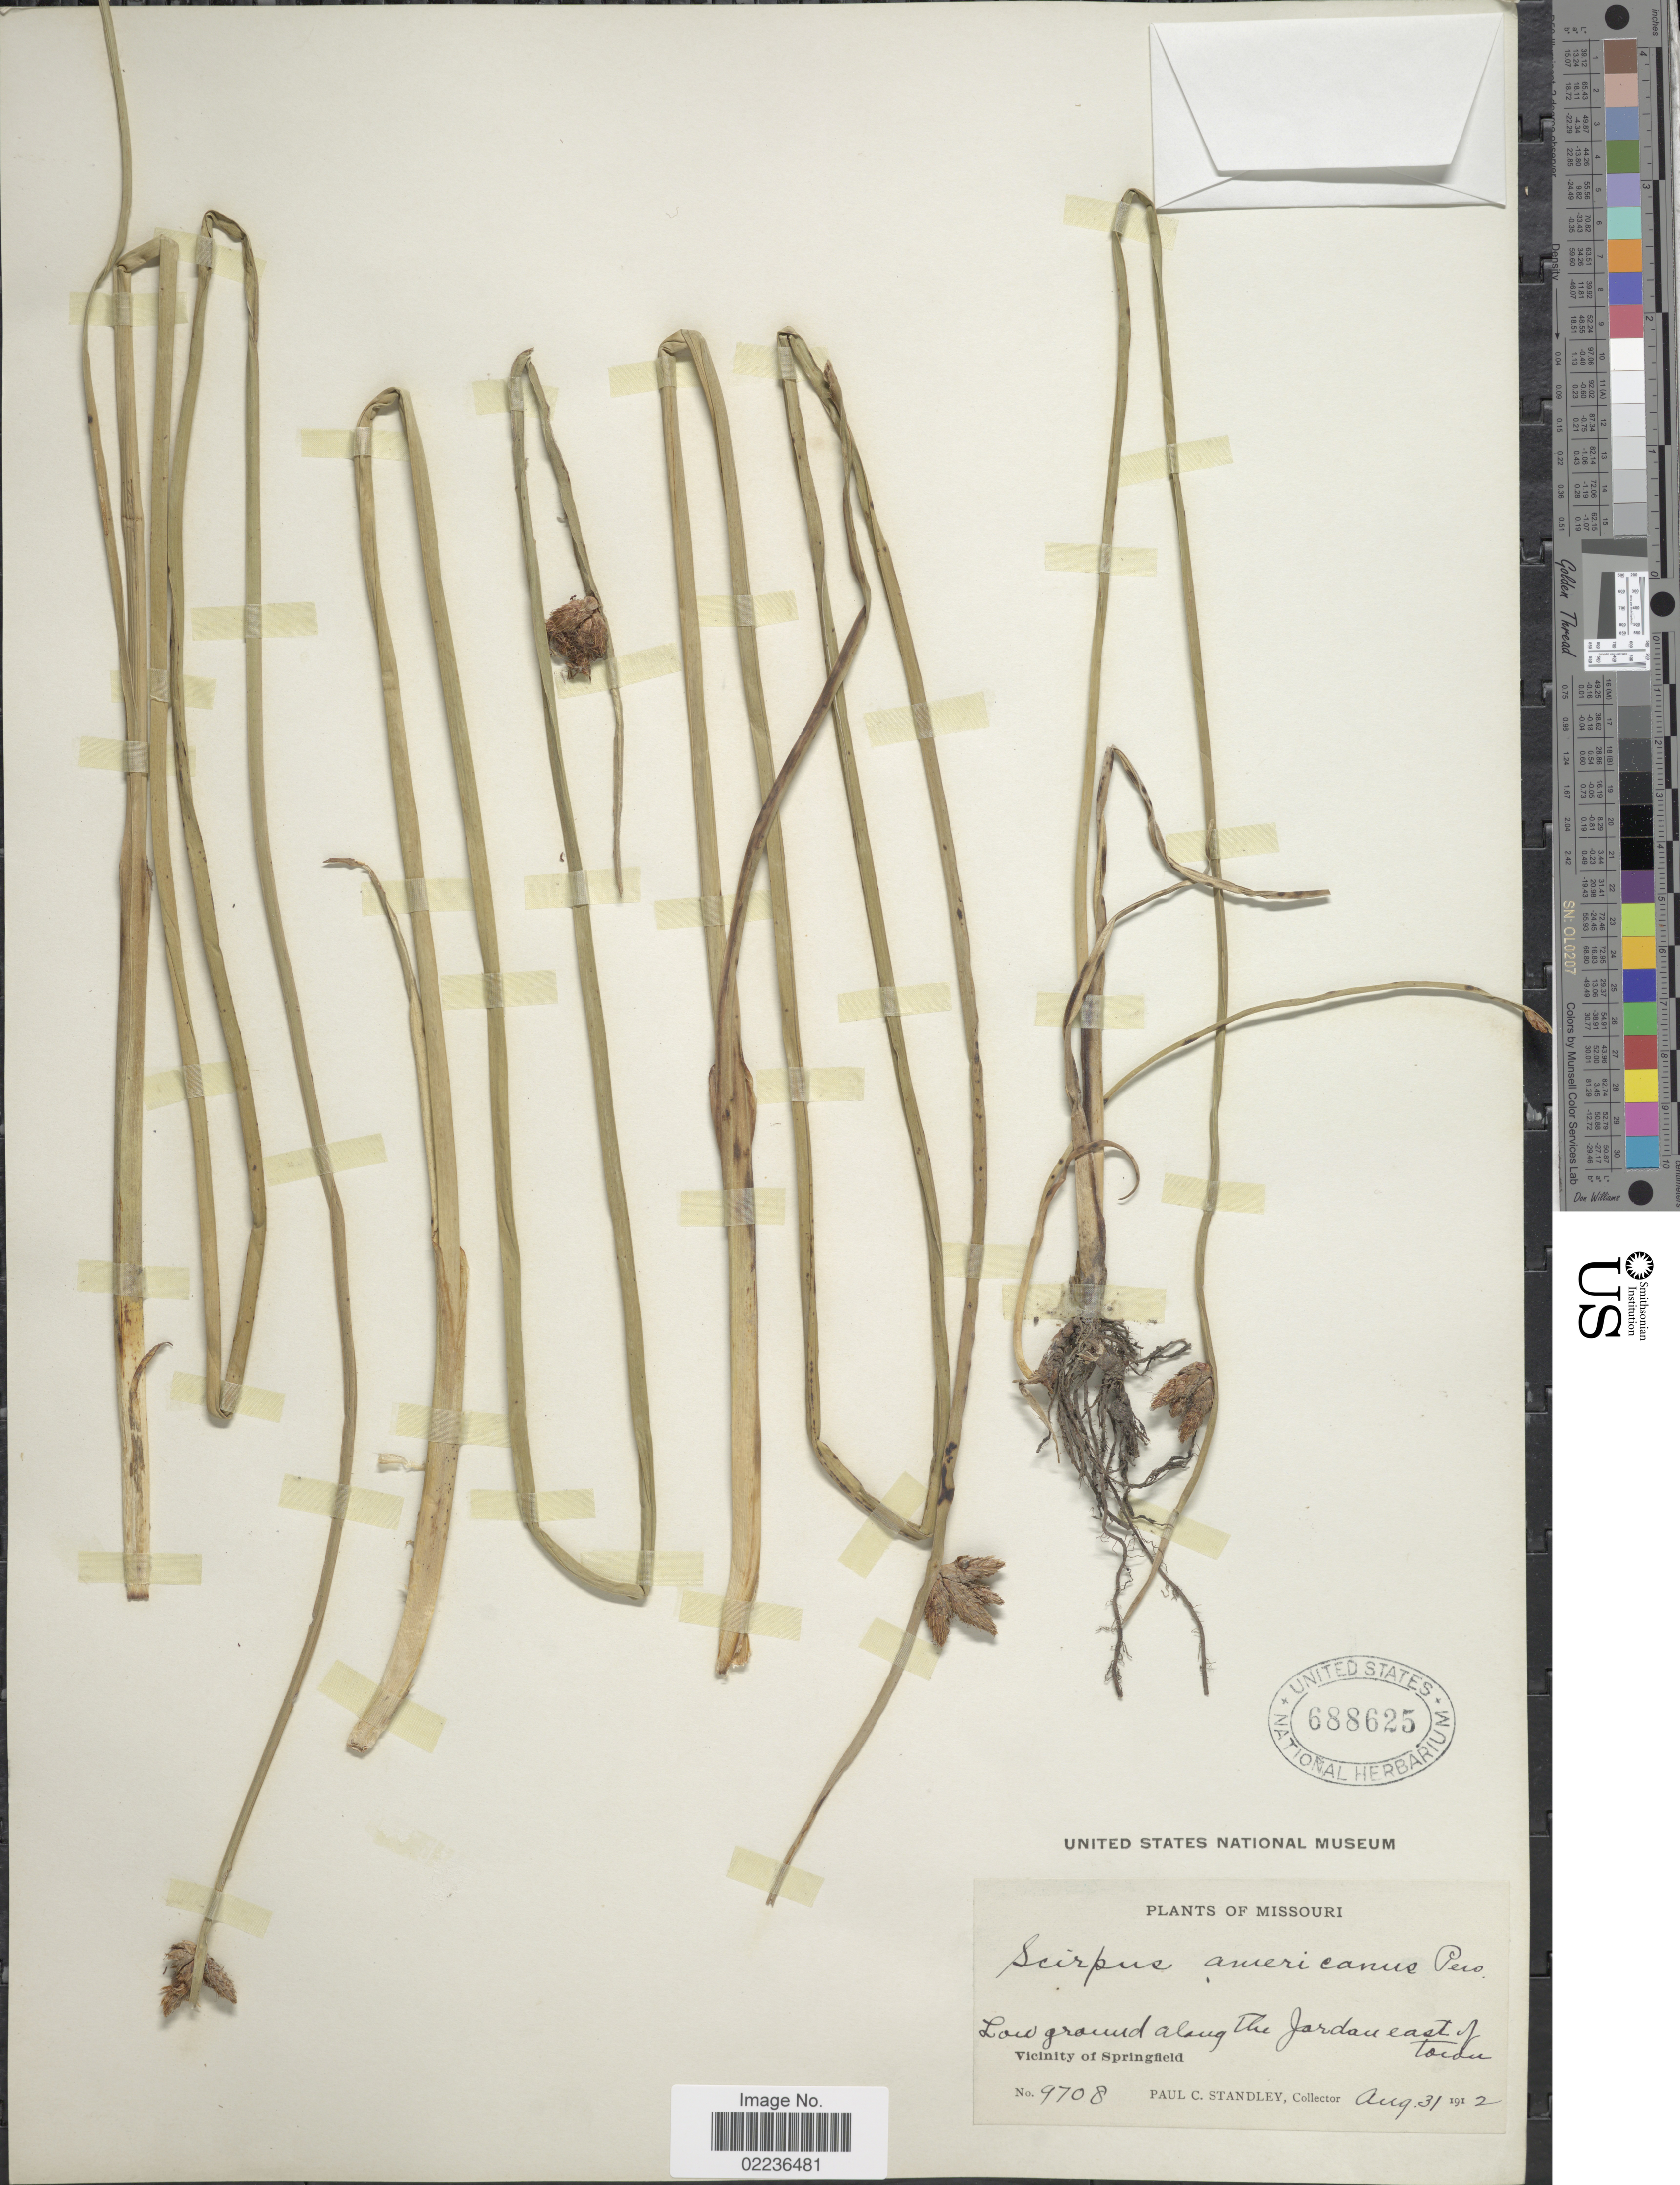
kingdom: Plantae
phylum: Tracheophyta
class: Liliopsida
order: Poales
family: Cyperaceae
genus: Schoenoplectus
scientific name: Schoenoplectus pungens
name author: (Vahl) Palla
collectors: P. C. Standley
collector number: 9708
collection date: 1912-08-31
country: United States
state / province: Missouri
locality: Low ground along the Jordan east of town, Vicinity of Springfield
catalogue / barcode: US 688625